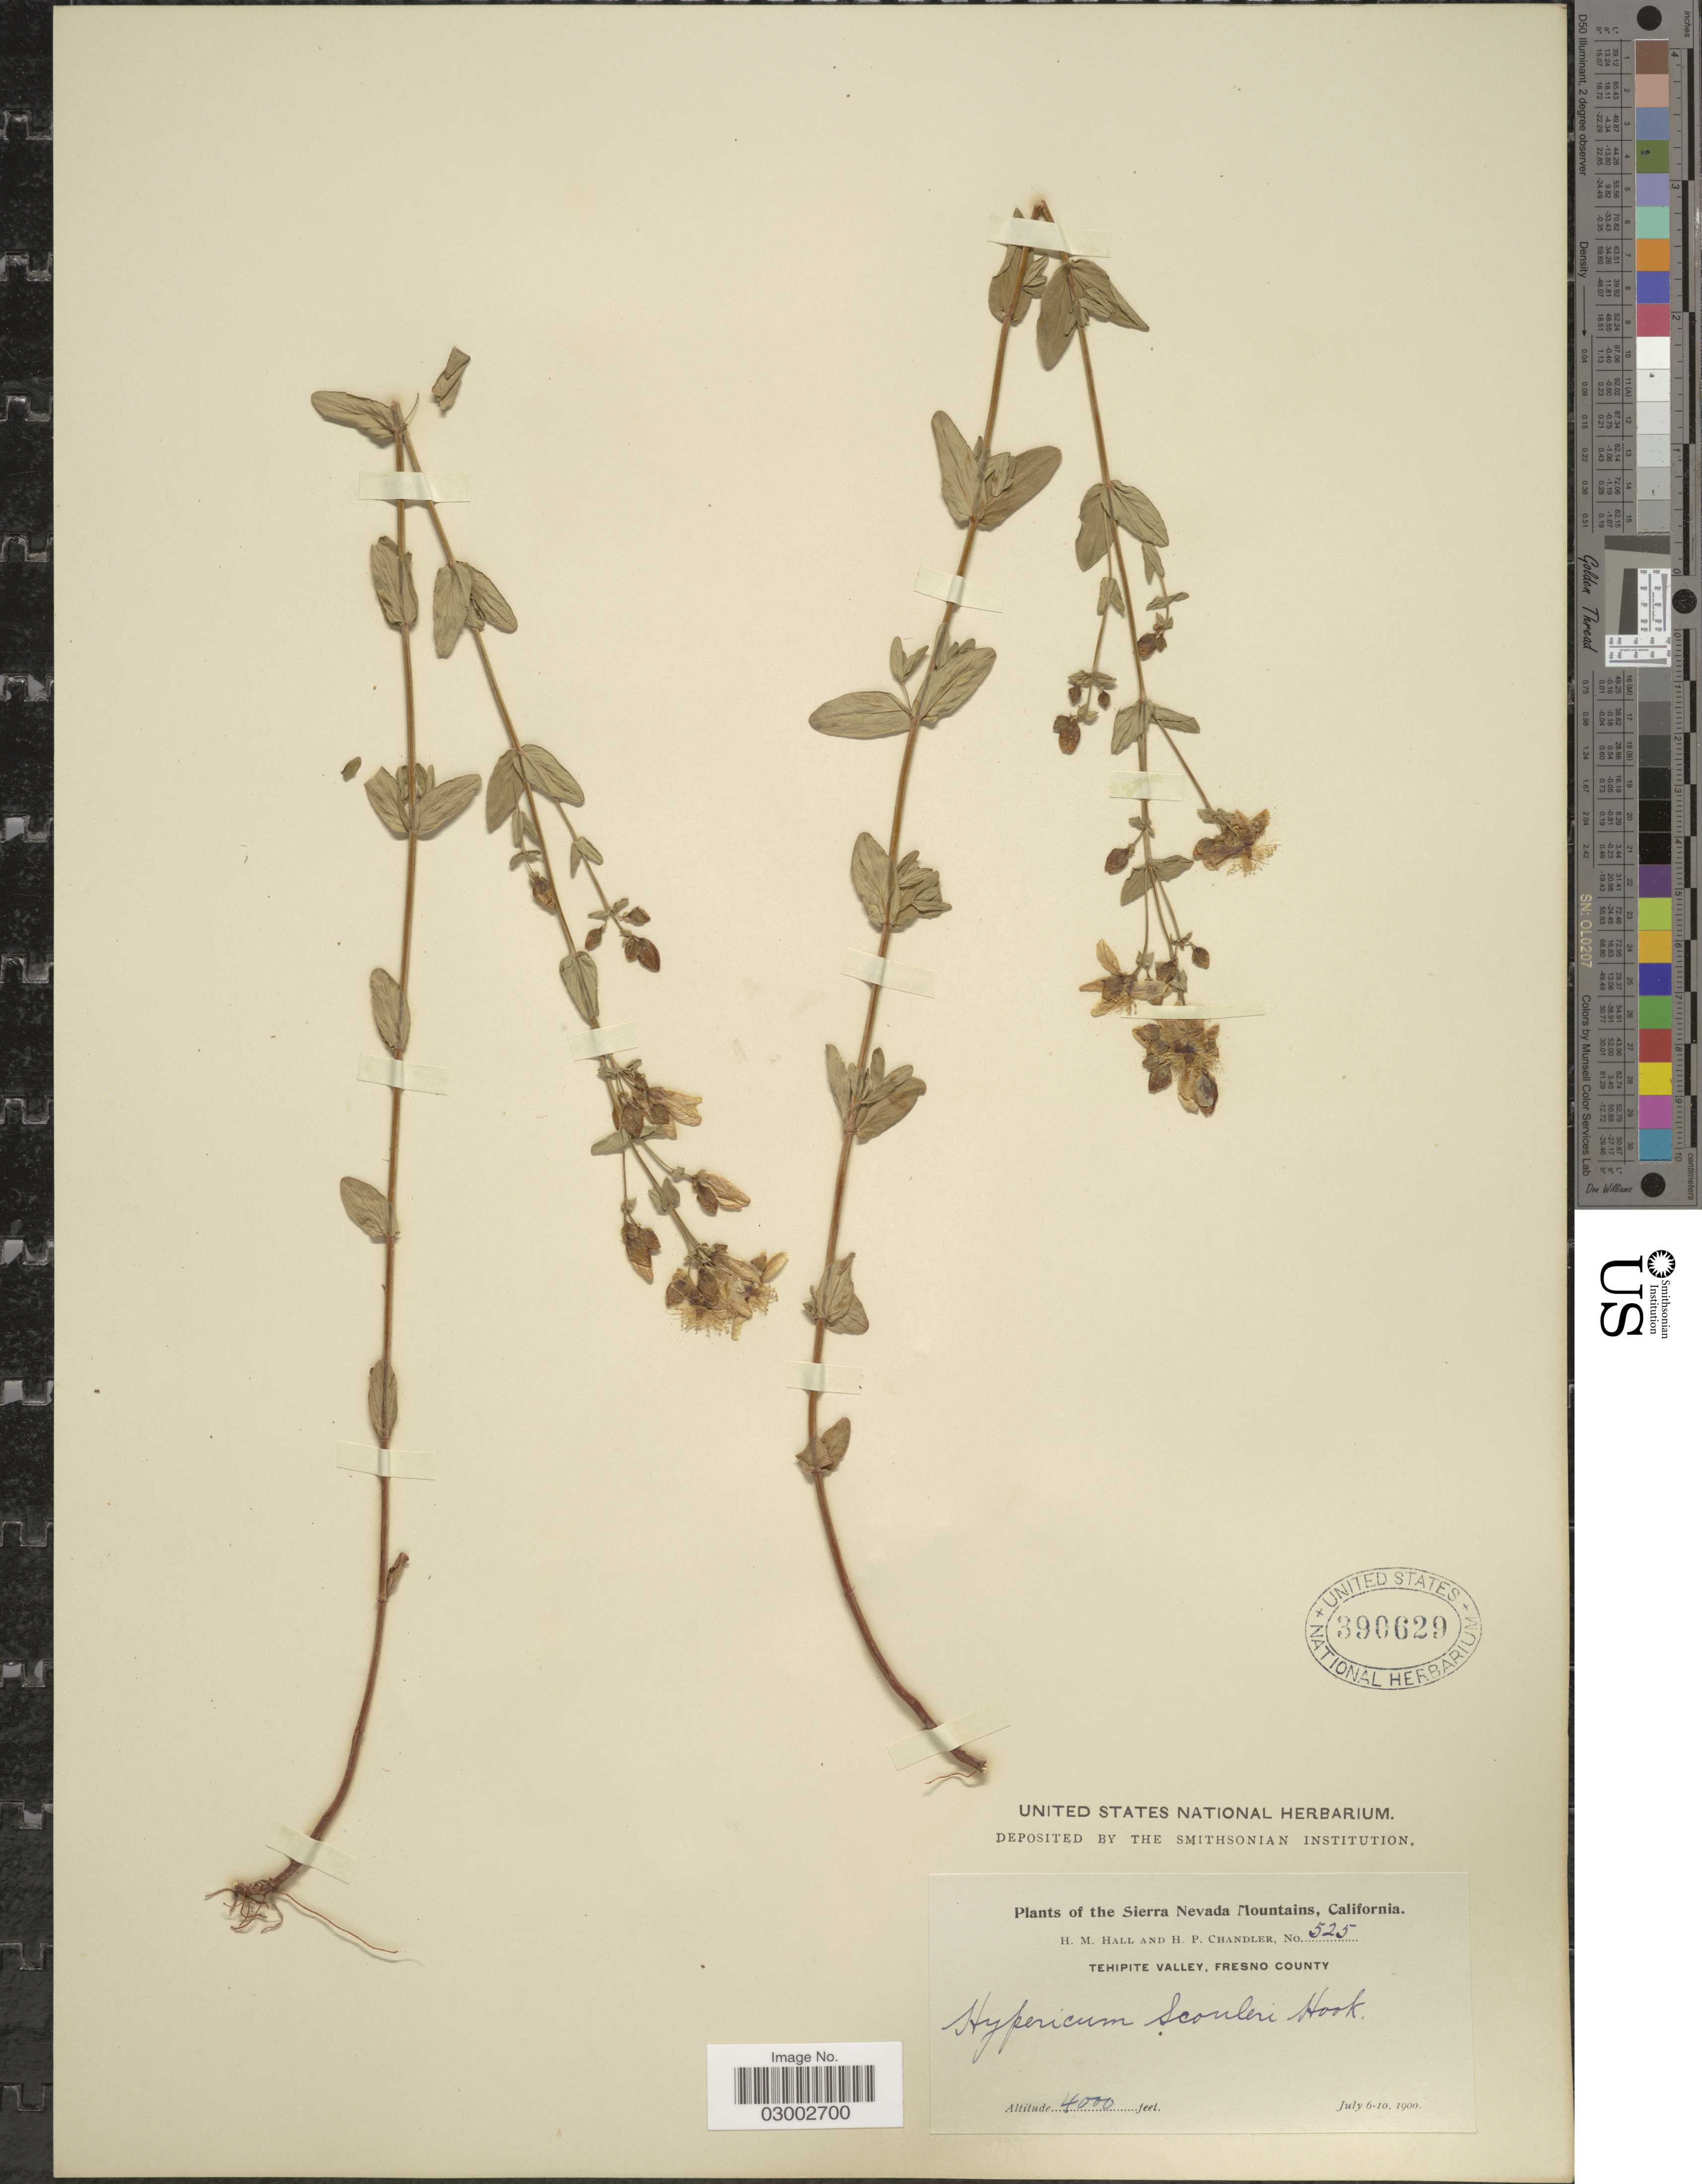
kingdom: Plantae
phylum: Tracheophyta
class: Magnoliopsida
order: Malpighiales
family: Hypericaceae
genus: Hypericum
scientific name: Hypericum scouleri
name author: Hook.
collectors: H. M. Hall & H. Chandler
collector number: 525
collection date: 1900-07-06/1900-07-10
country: United States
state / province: California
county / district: Fresno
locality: The Sierra Nevada Mountains. Tehipite Valley, Fresno County.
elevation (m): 1219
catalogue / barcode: US 390629